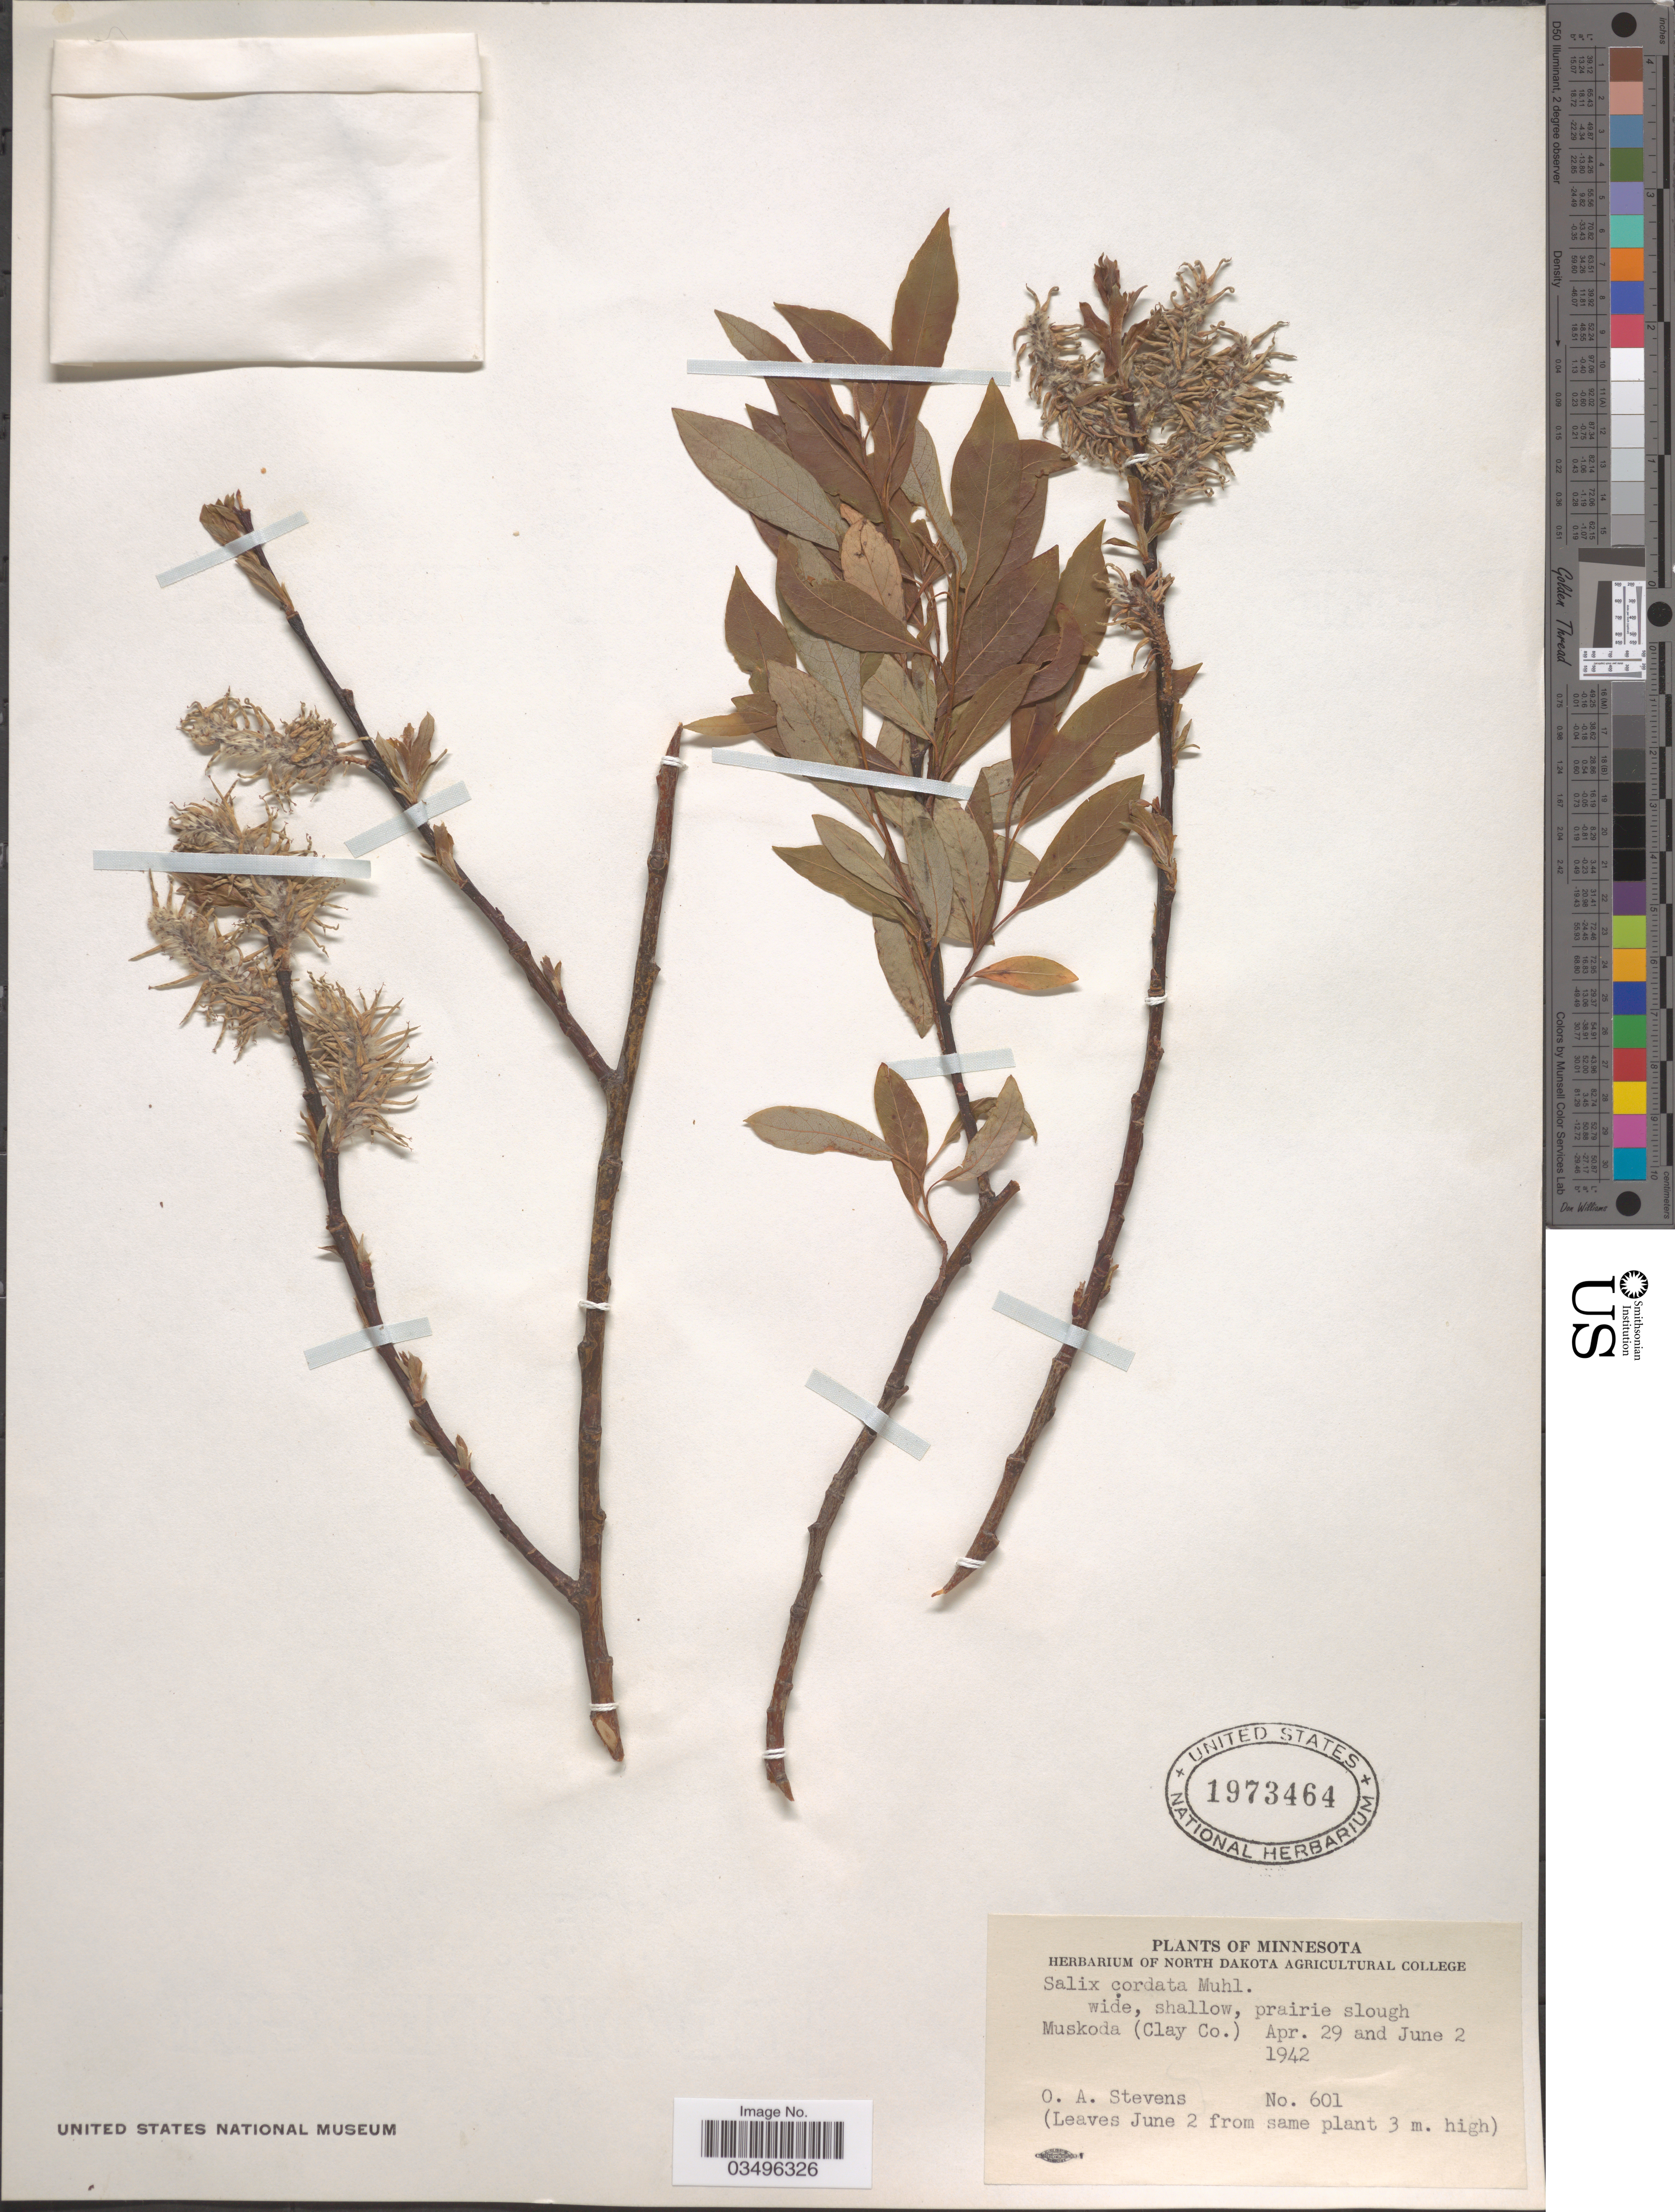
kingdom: Plantae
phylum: Tracheophyta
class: Magnoliopsida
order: Malpighiales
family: Salicaceae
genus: Salix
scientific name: Salix cordata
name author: Michx.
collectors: O. A. Stevens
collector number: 601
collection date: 1942-04-29/1942-06-02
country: United States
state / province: Minnesota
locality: Muskoda (Clay Co.)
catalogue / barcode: US 1973464